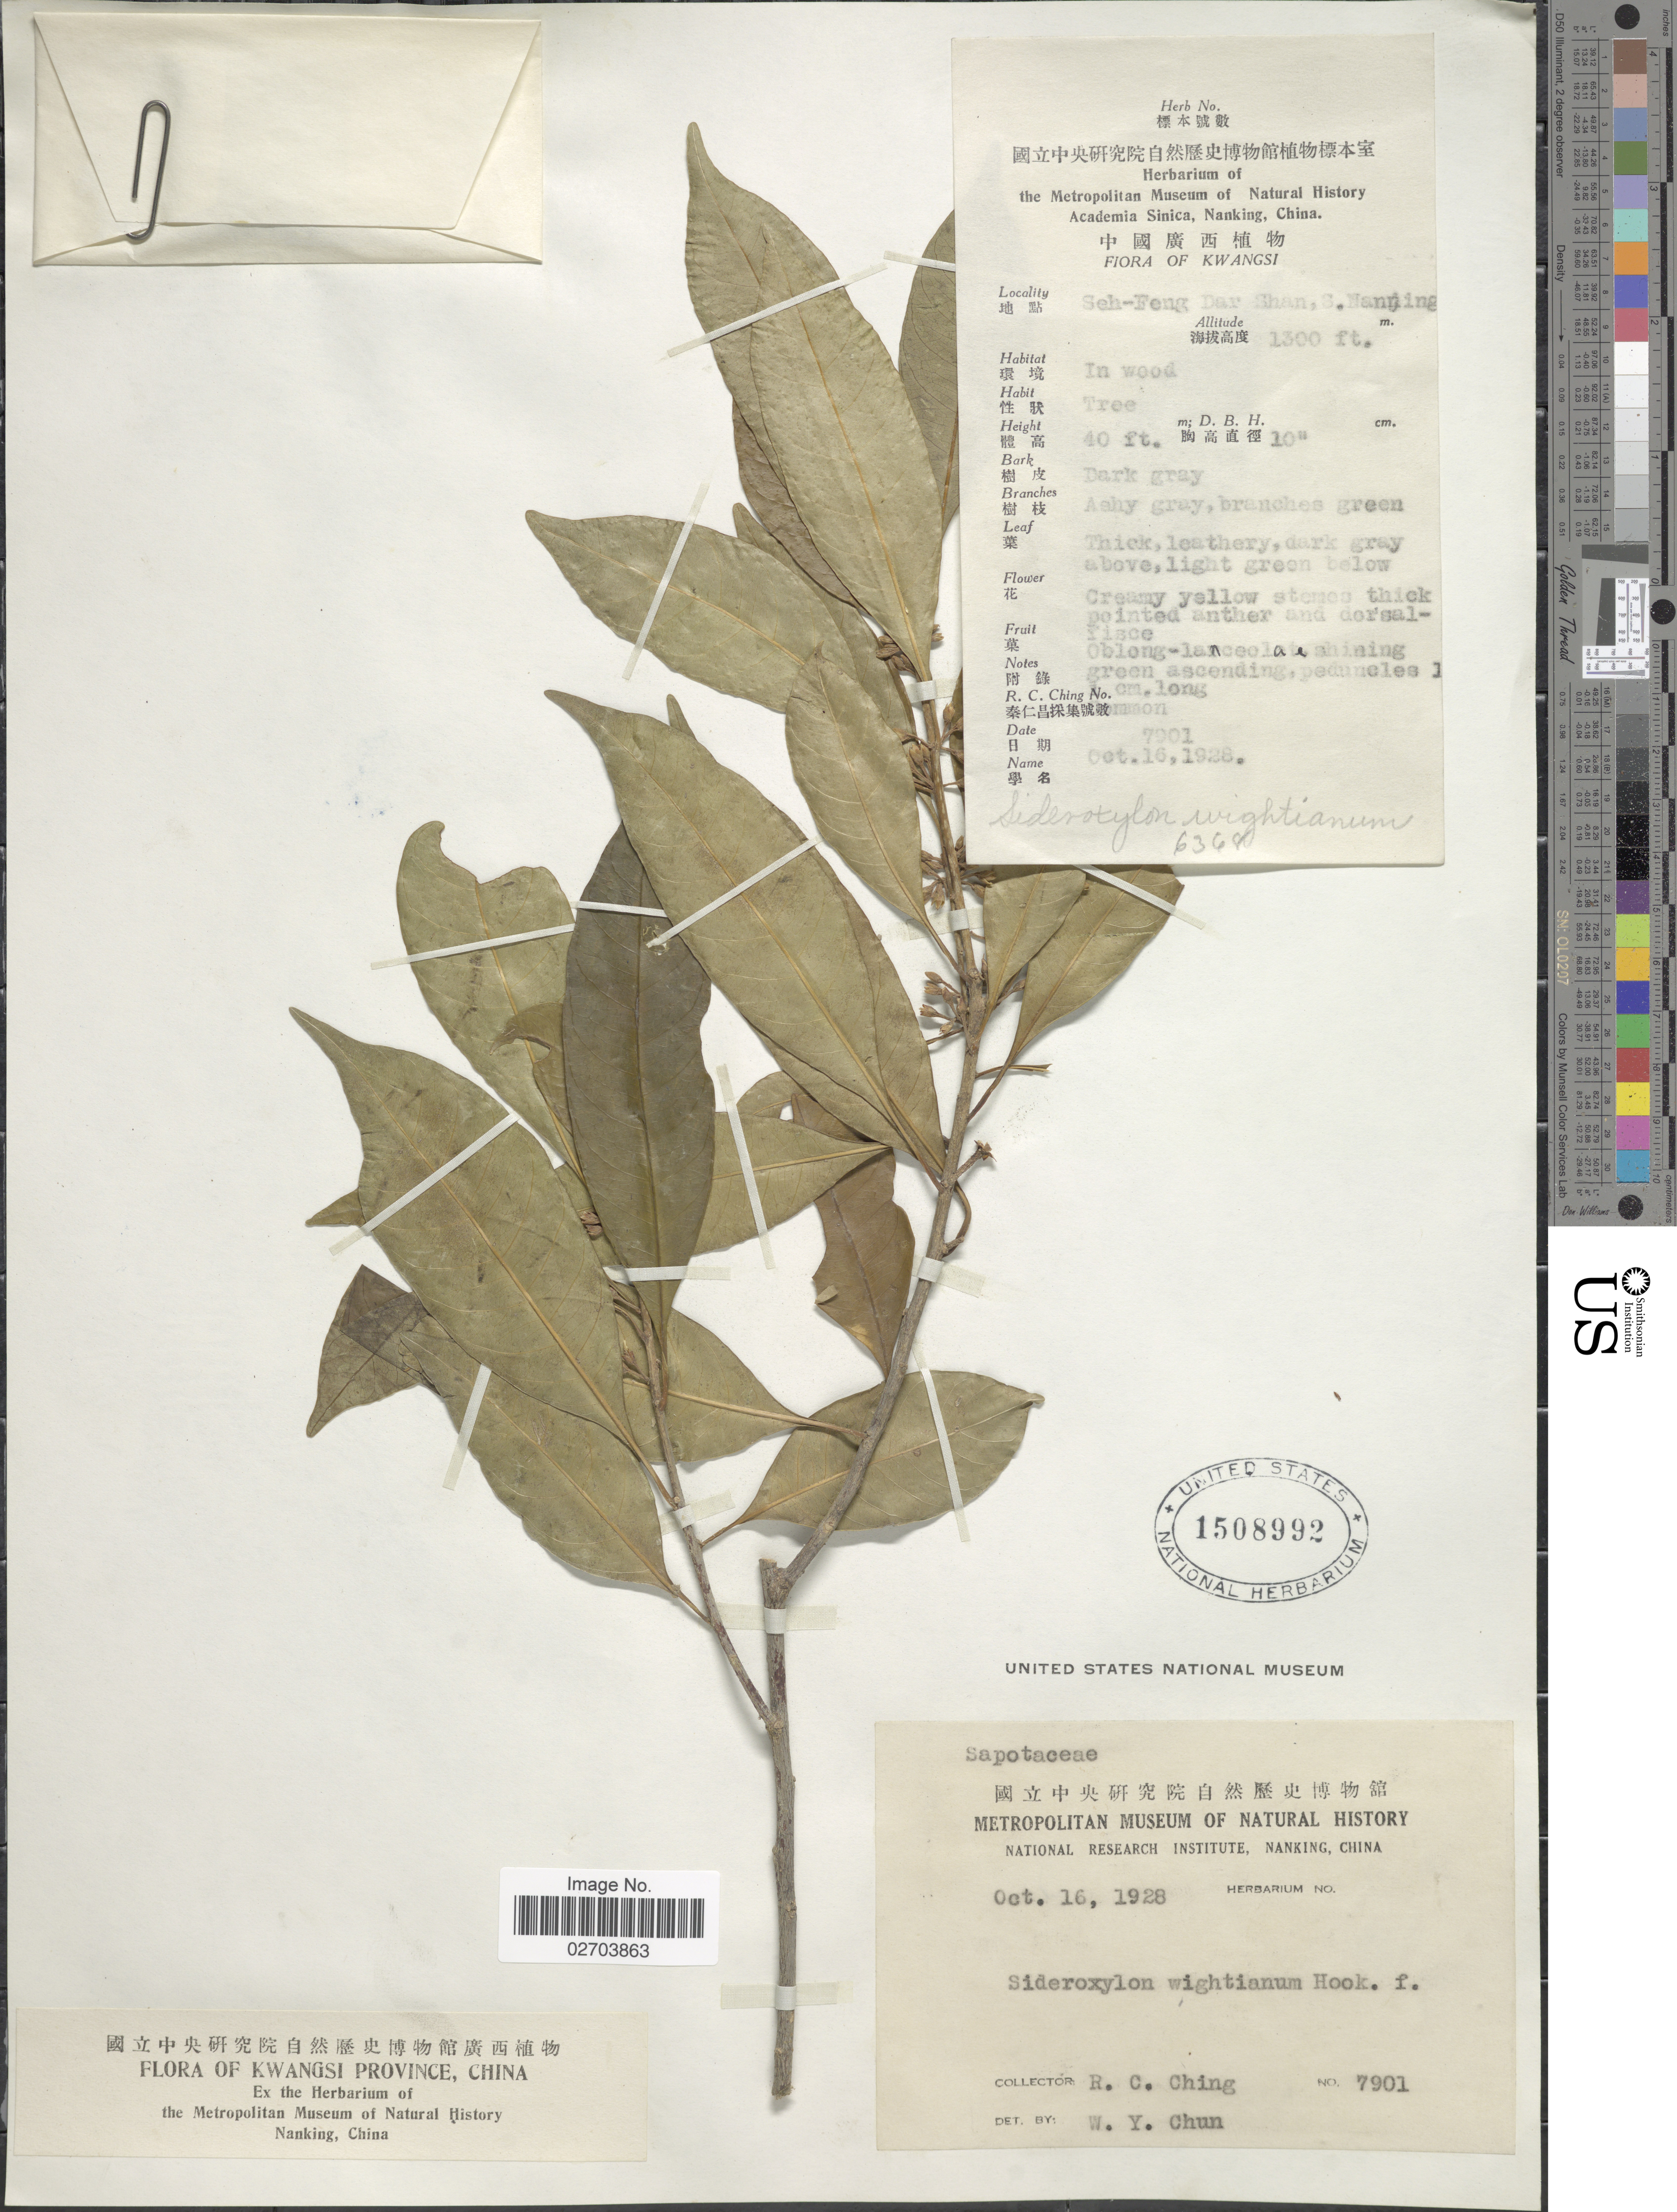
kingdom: Plantae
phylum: Tracheophyta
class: Magnoliopsida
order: Ericales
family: Sapotaceae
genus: Sideroxylon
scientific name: Sideroxylon wightianum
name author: Hook. & Arn.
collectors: R. C. Ching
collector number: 7901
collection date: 1928-10-16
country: China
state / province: Guangxi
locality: Kwangsi Province. Seh-Feng Dar Shan, S. Nanning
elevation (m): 396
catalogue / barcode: US 1508992